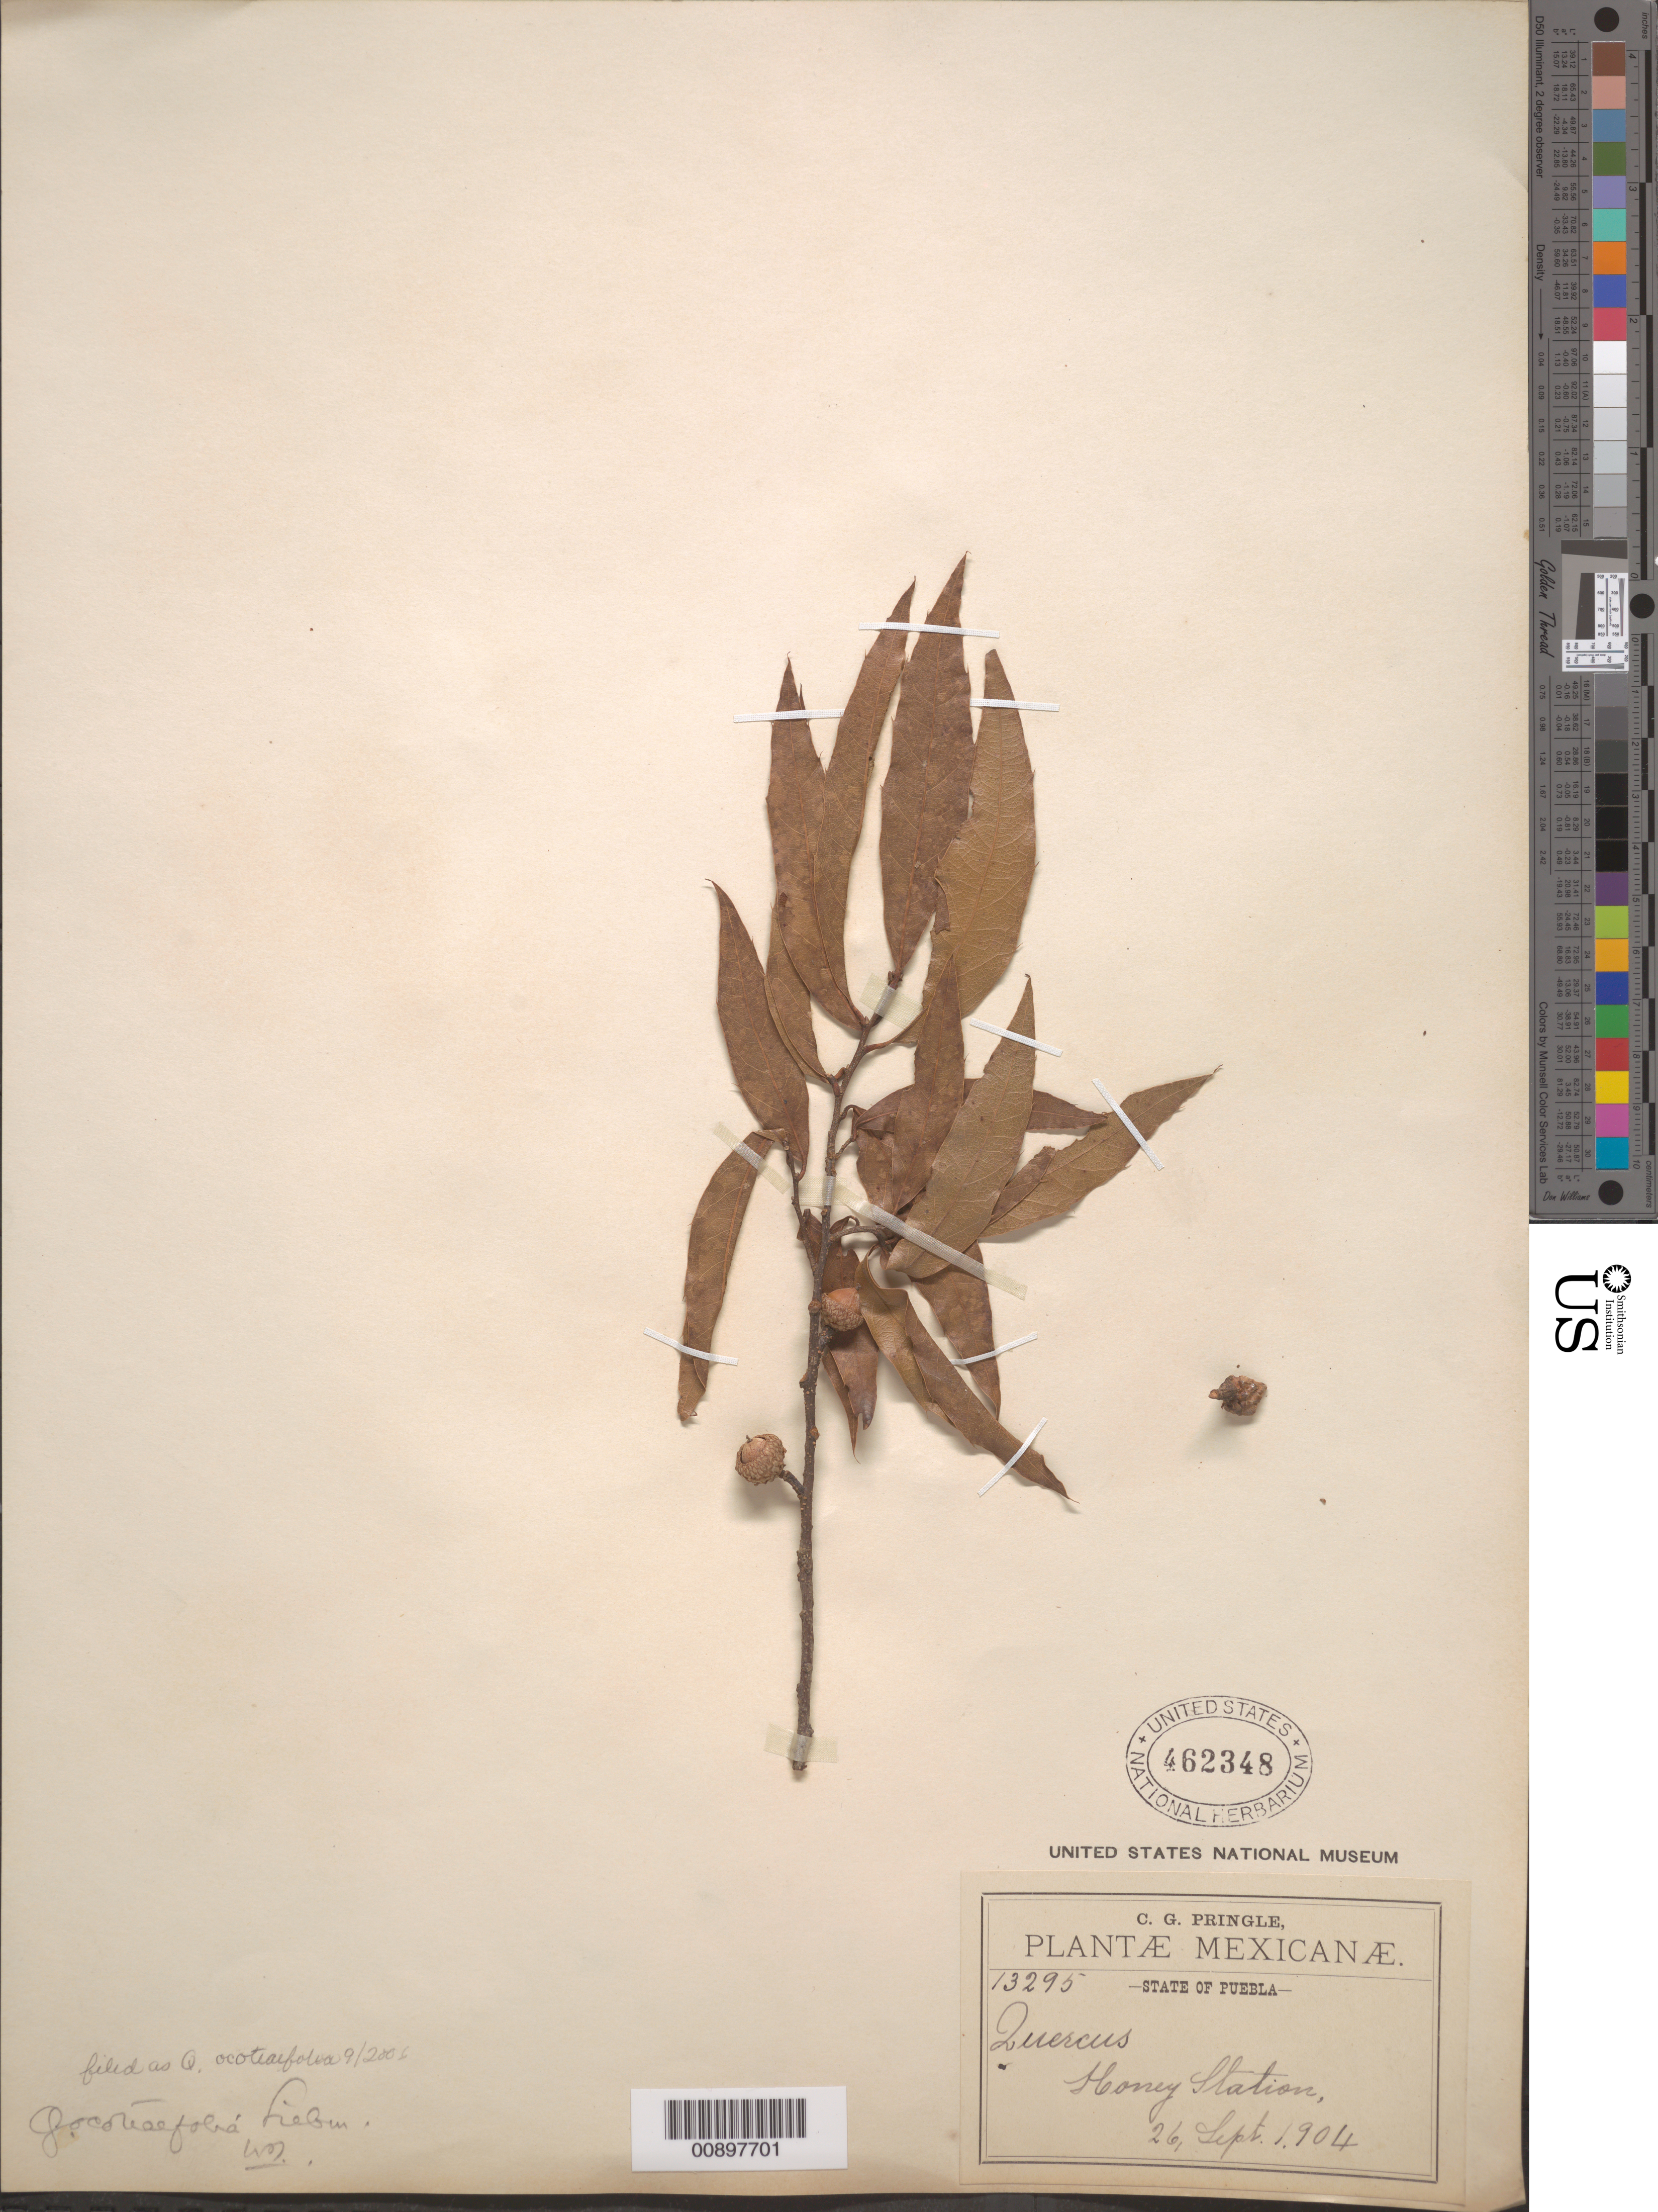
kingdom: Plantae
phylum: Tracheophyta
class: Magnoliopsida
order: Fagales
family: Fagaceae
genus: Quercus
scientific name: Quercus ocoteifolia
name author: Liebm.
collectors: C. G. Pringle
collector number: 13295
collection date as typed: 26 Sep 1904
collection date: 1904-09-26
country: Mexico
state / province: Puebla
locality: Honey Station. State of Puebla.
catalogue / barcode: US 462348